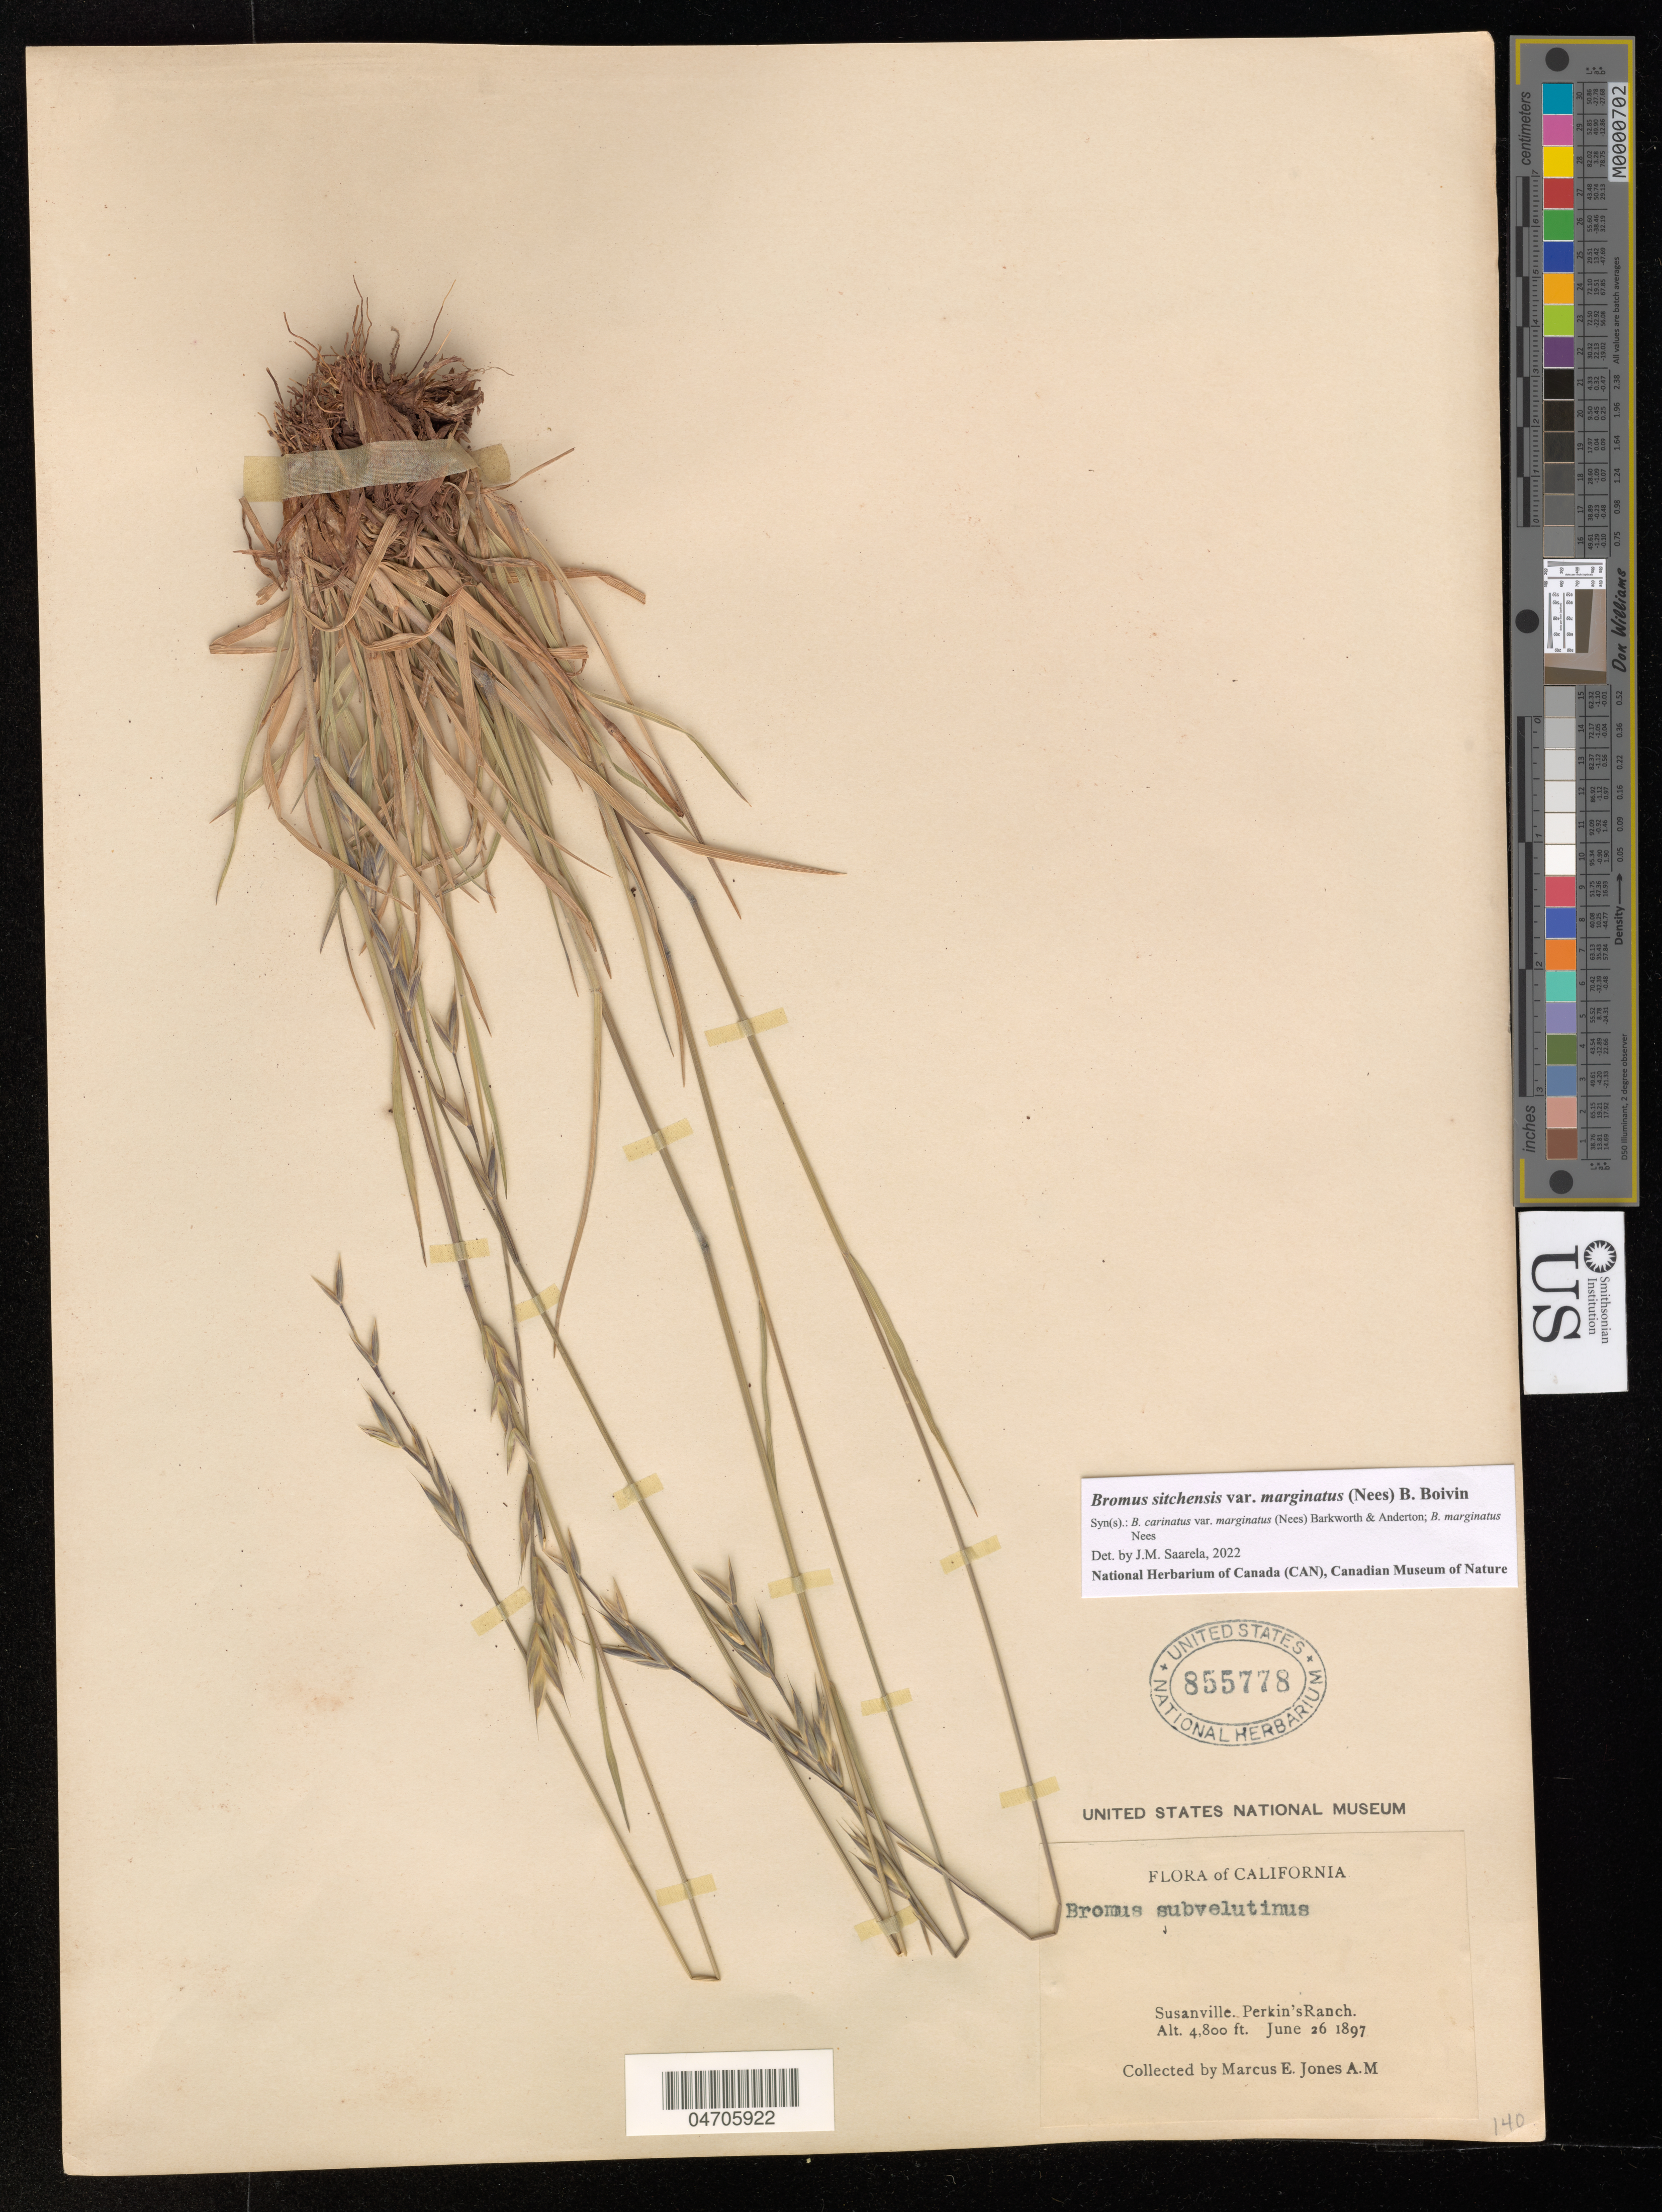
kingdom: Plantae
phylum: Tracheophyta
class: Liliopsida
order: Poales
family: Poaceae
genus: Bromus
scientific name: Bromus sitchensis var. marginatus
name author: (Nees) B. Boivin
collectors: M. E. Jones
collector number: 140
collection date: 1897-06-26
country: United States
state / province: California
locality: Susanville. Perkin's Ranch.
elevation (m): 1463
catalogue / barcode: US 855778